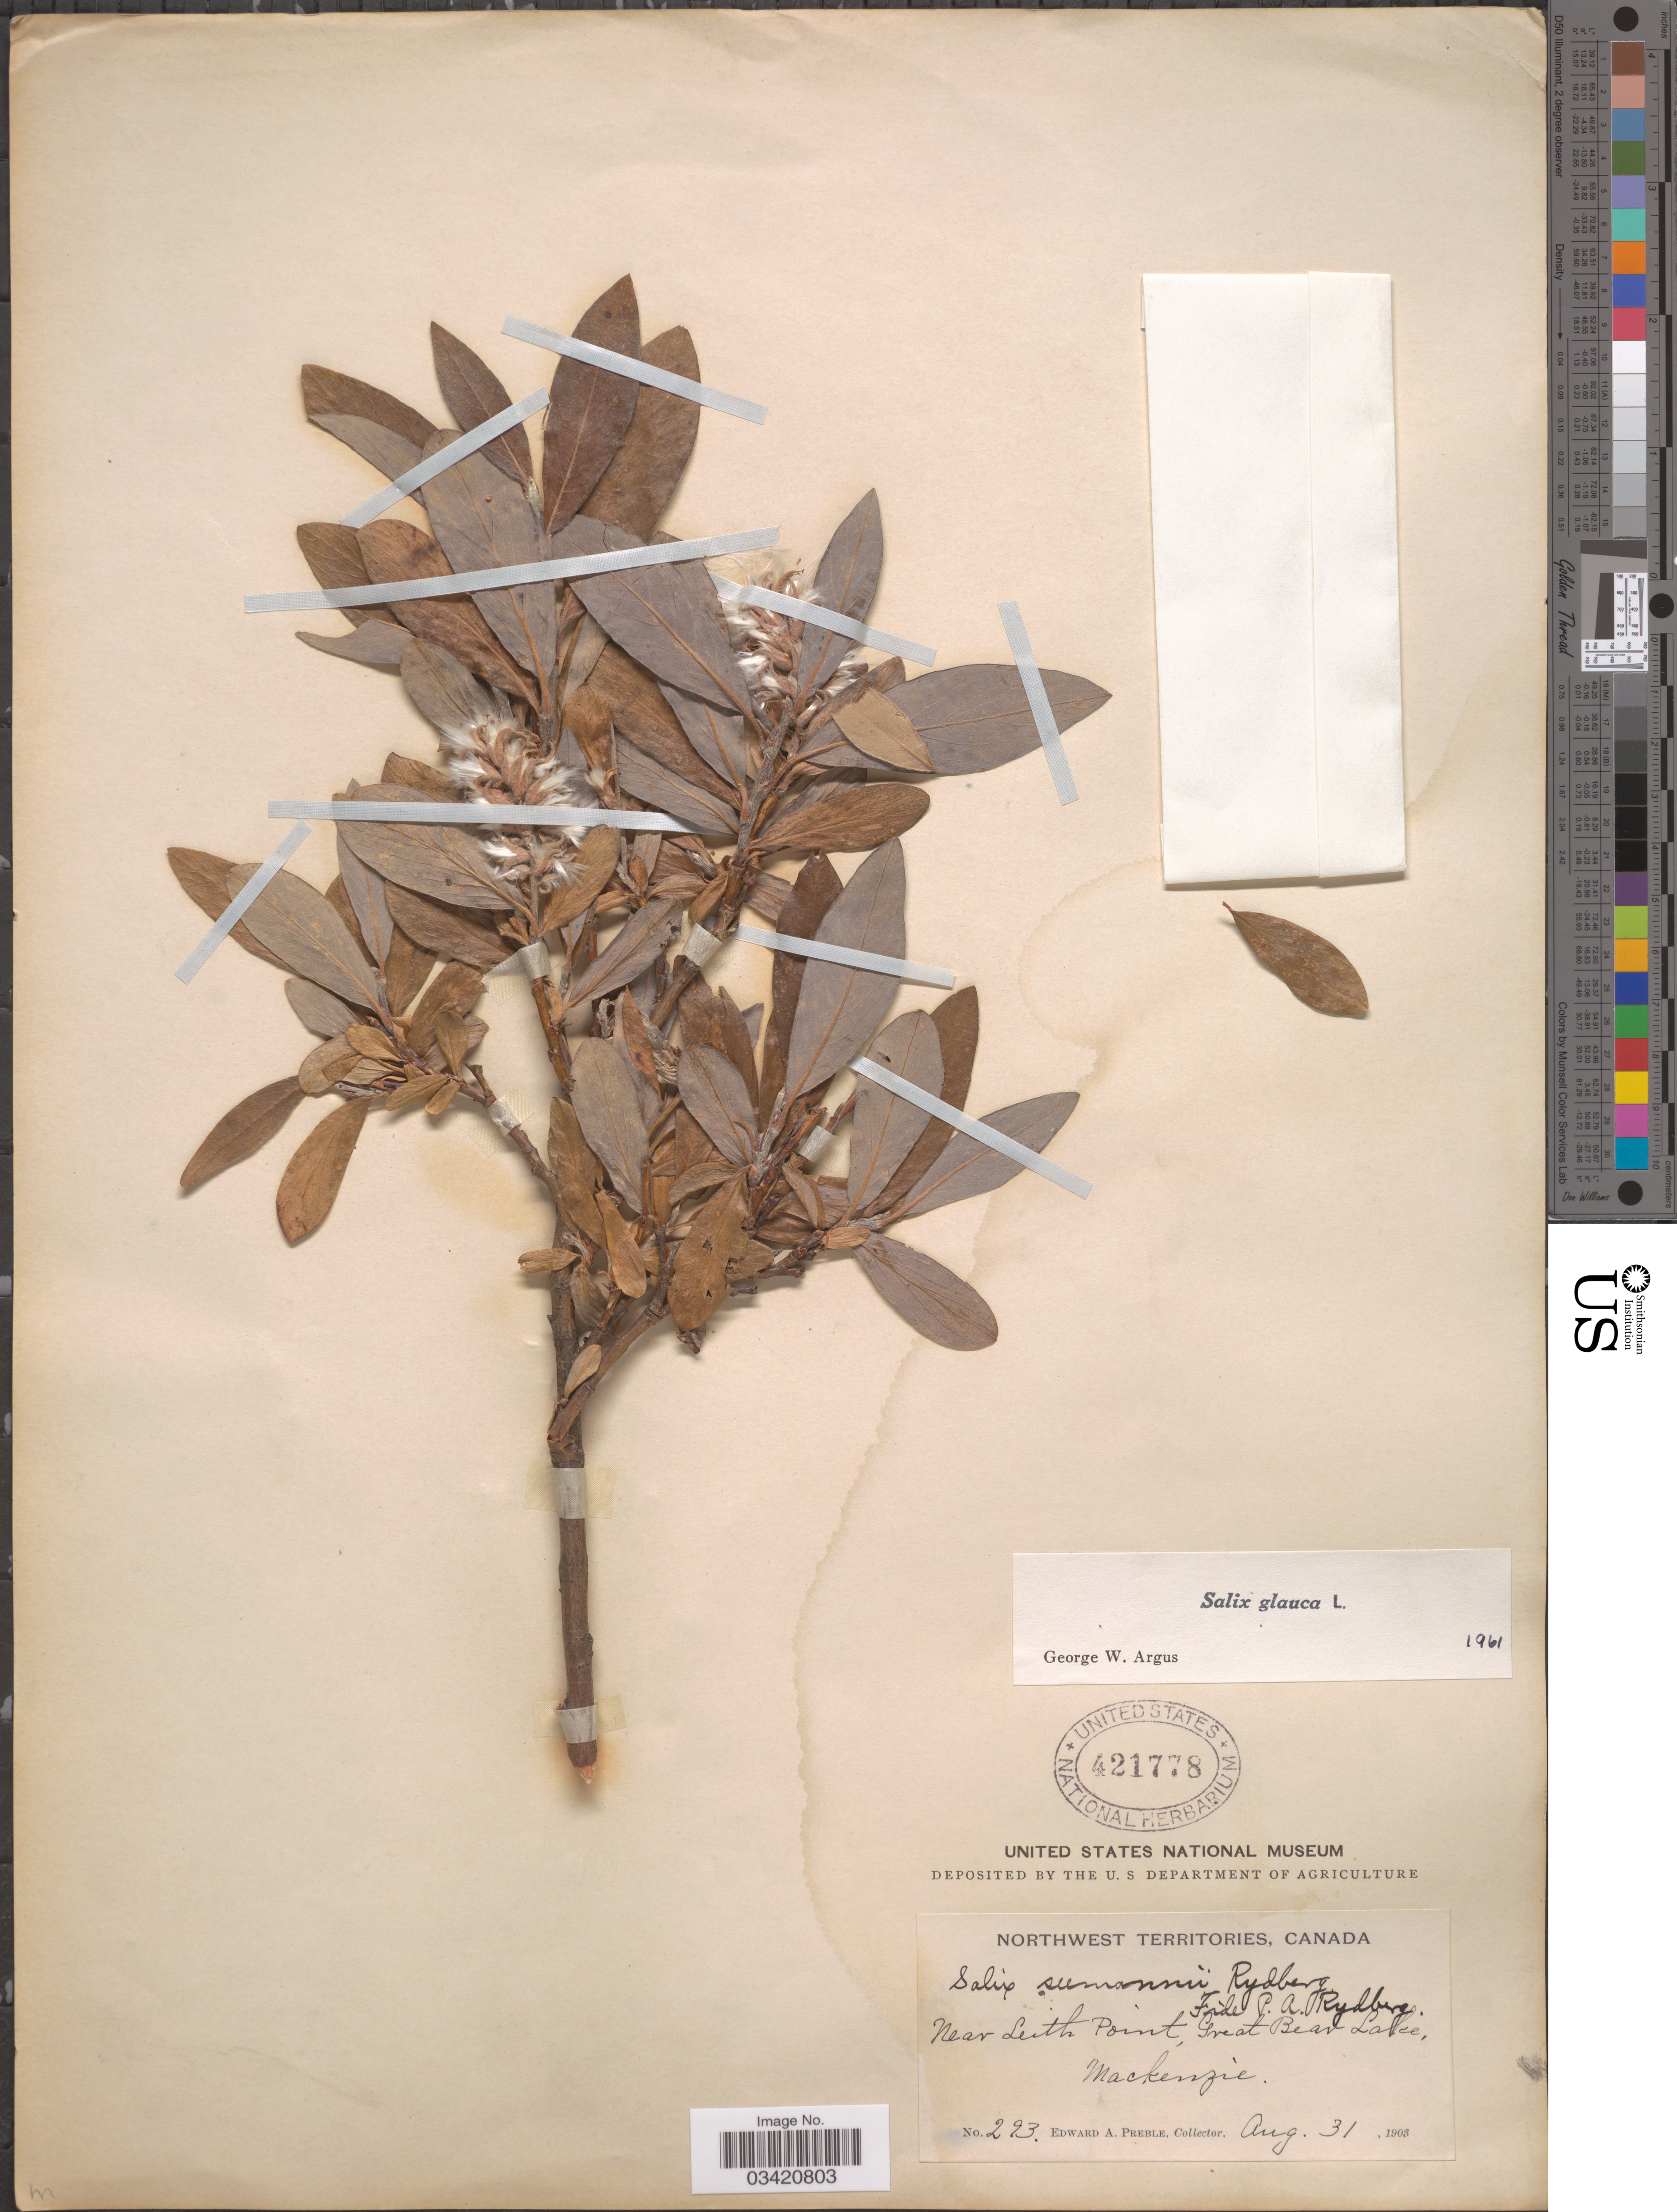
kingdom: Plantae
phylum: Tracheophyta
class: Magnoliopsida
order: Malpighiales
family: Salicaceae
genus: Salix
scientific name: Salix glauca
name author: L.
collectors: E. Preble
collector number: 293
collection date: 1903-08-31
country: Canada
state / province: Northwest Territories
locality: Near Leith Point, Great Bear Lake, Mackenzie.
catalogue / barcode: US 421778